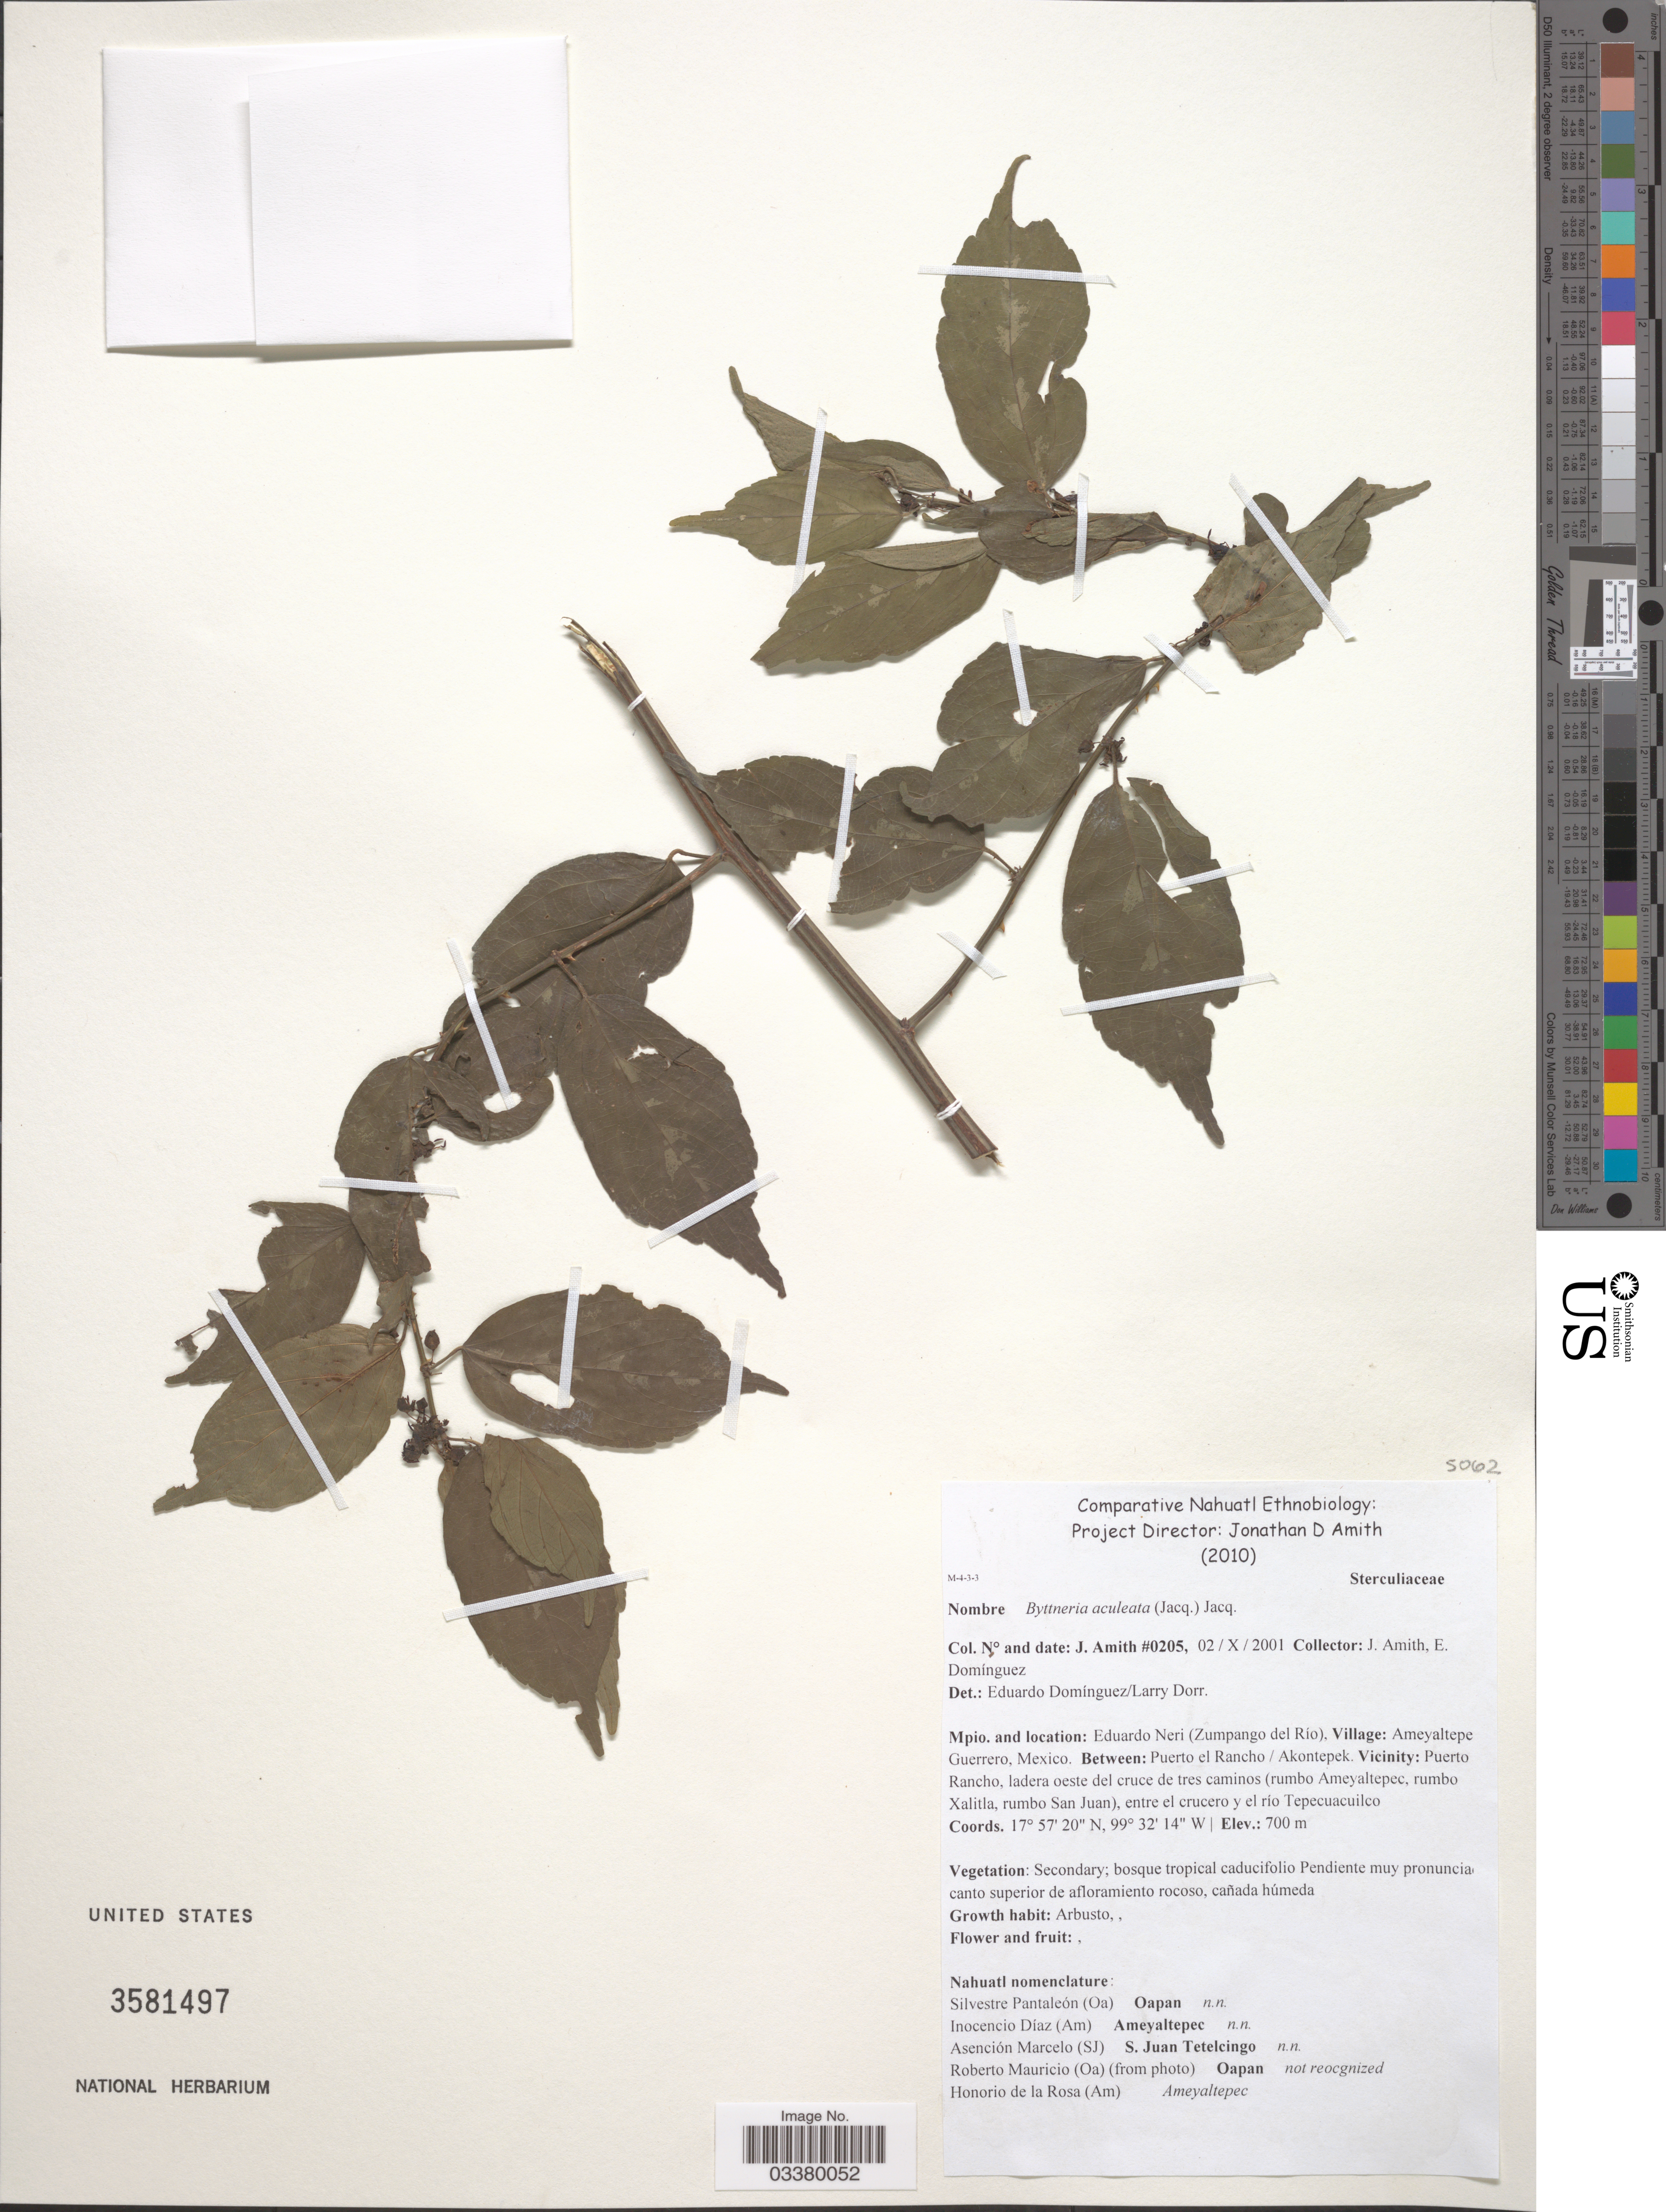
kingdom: Plantae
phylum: Tracheophyta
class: Magnoliopsida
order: Malvales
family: Malvaceae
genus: Byttneria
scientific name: Byttneria aculeata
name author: (Jacq.) Jacq.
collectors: J. D. Amith & E. Dominguez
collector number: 0205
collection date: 2001-10-02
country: Mexico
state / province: Guerrero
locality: Mpio. and location: Eduardo Neri (Zumpango del Río), Village: Ameyaltepe. Between: Puerto el Rancho / Akontepek. Vicinity: Puerto Rancho, ladera oeste del cruce de tres caminos (rumbo Ameyaltepec, rumbo Xalitla, rumbo San Juan), entre el crucero y el río Tepecuacuilco.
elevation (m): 700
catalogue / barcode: US 3581497